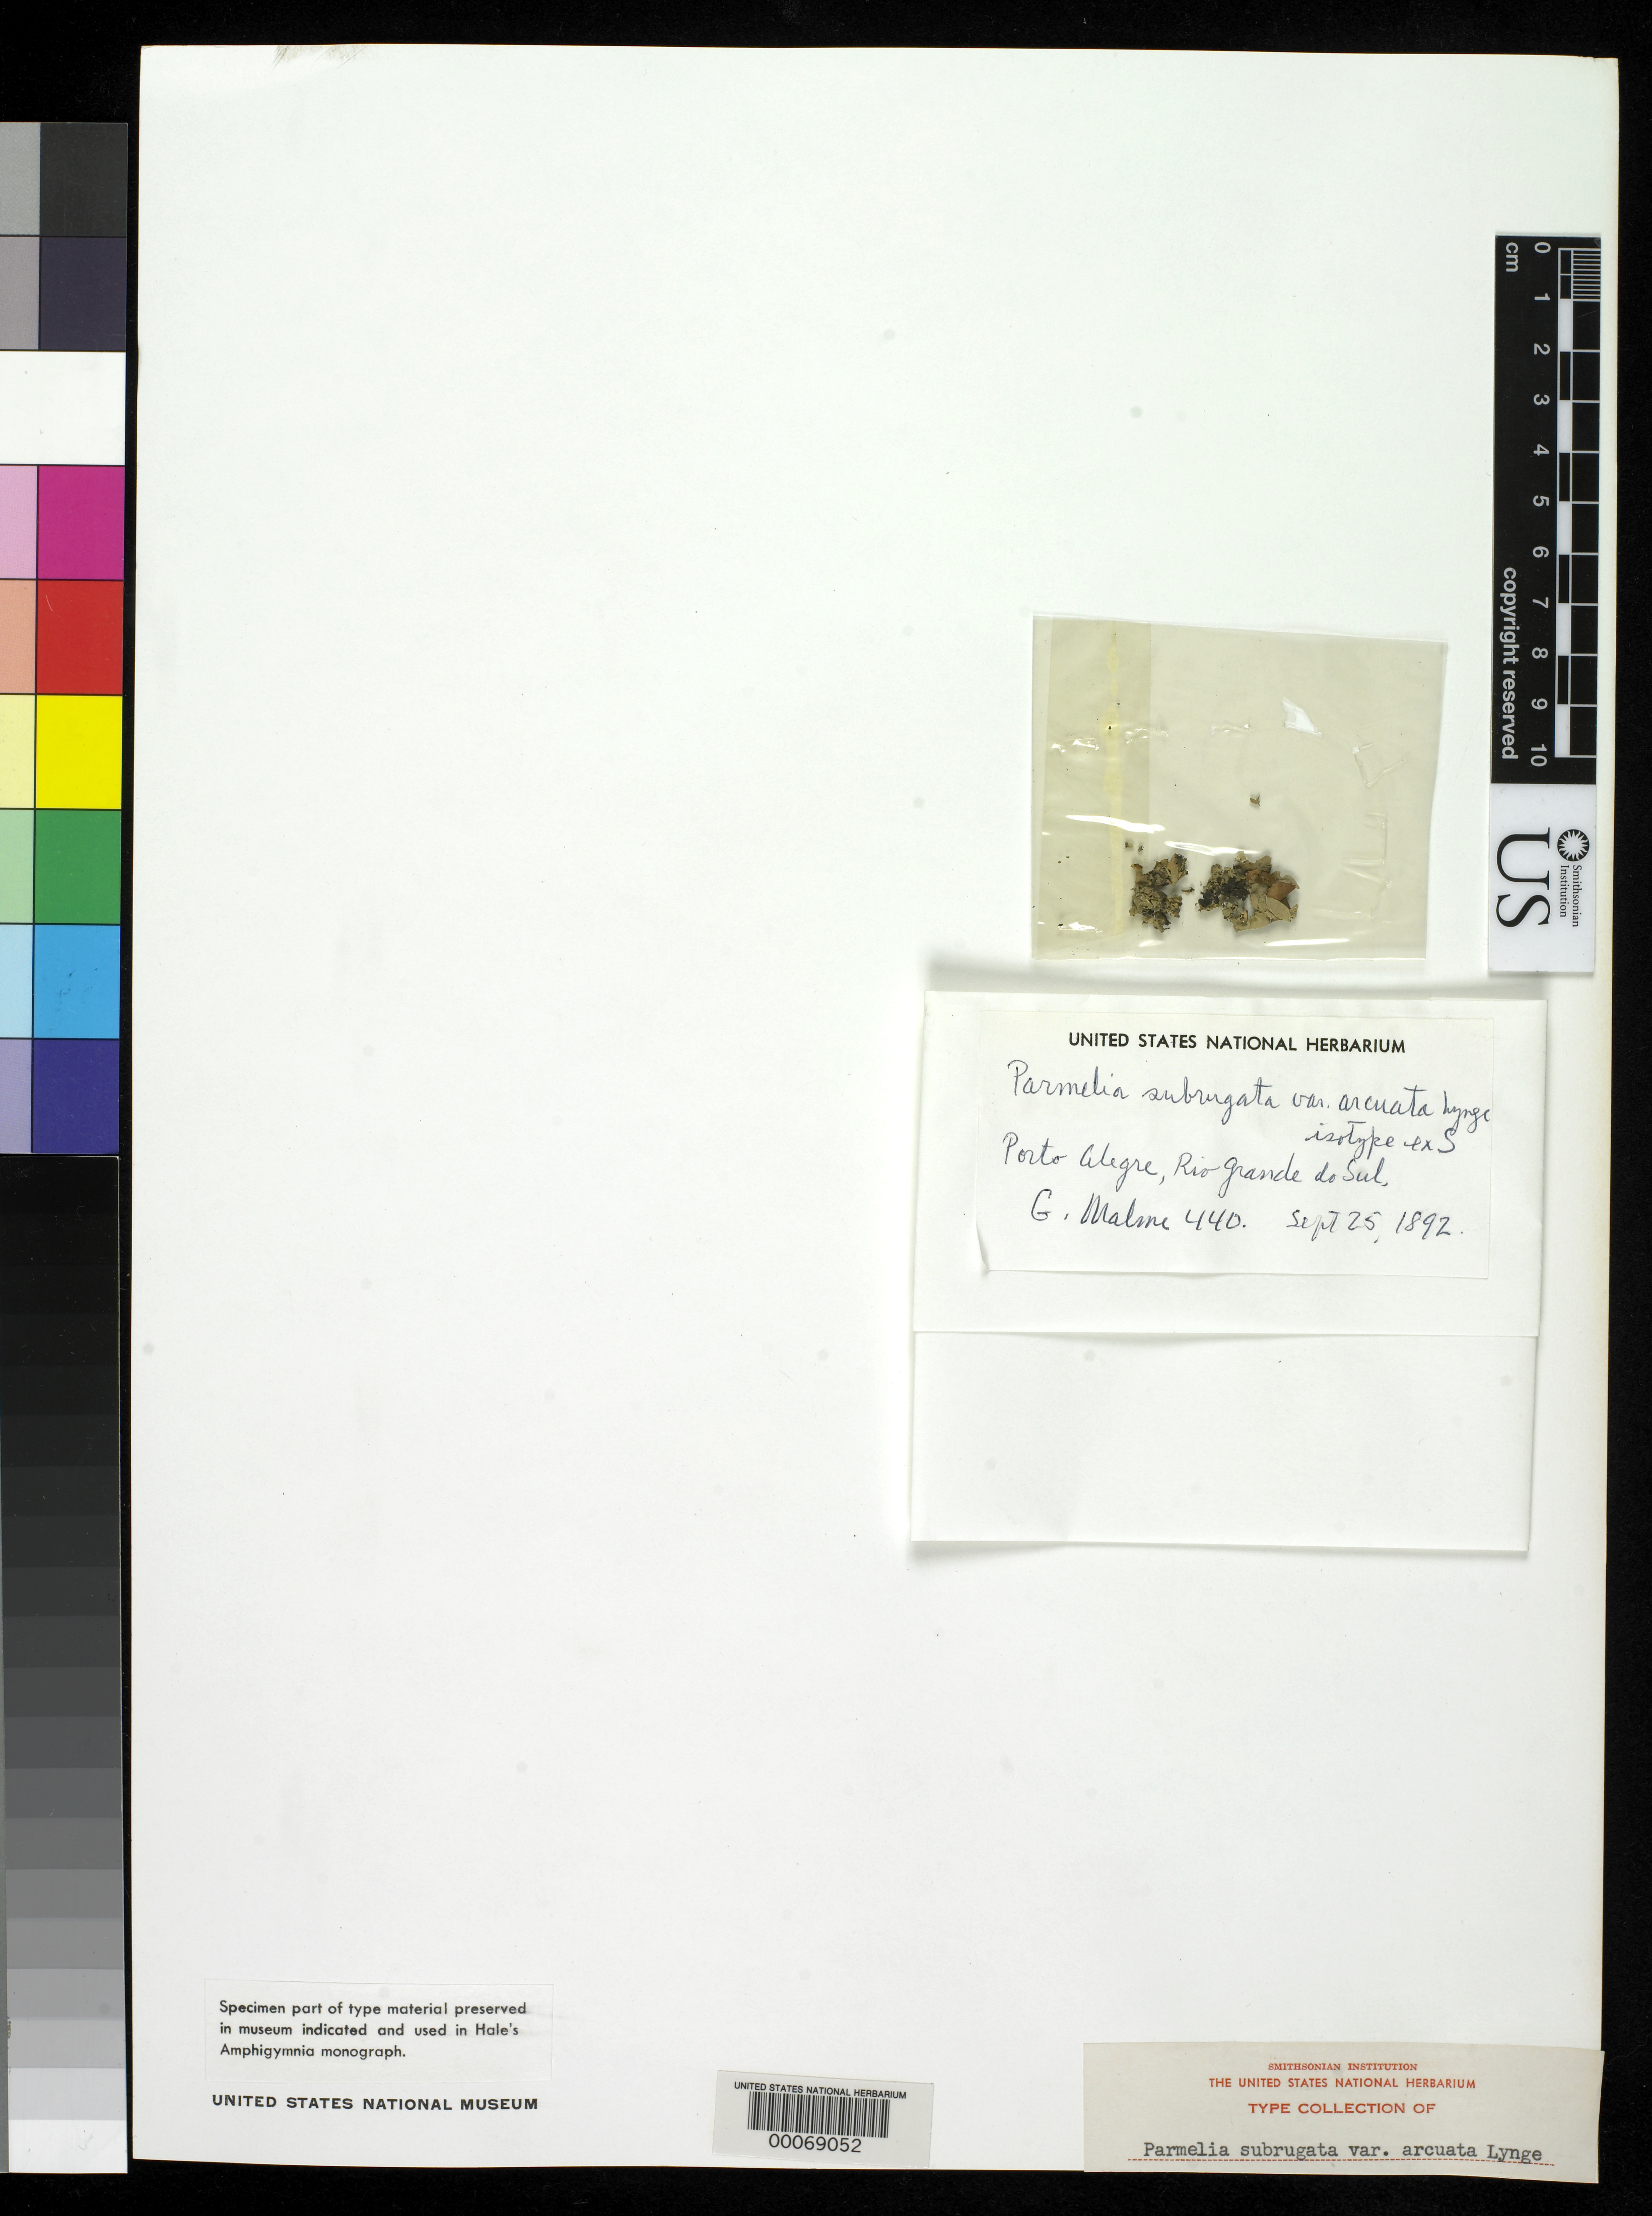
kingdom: Fungi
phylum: Ascomycota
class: Lecanoromycetes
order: Lecanorales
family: Parmeliaceae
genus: Parmelia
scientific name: Parmelia subrugata var. arcuata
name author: Lynge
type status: Isotype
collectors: G. O. A. Malme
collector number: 440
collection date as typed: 25 Sep 1892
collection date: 1892-09-25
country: Brazil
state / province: Rio Grande do Sul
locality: Porto Alegre.